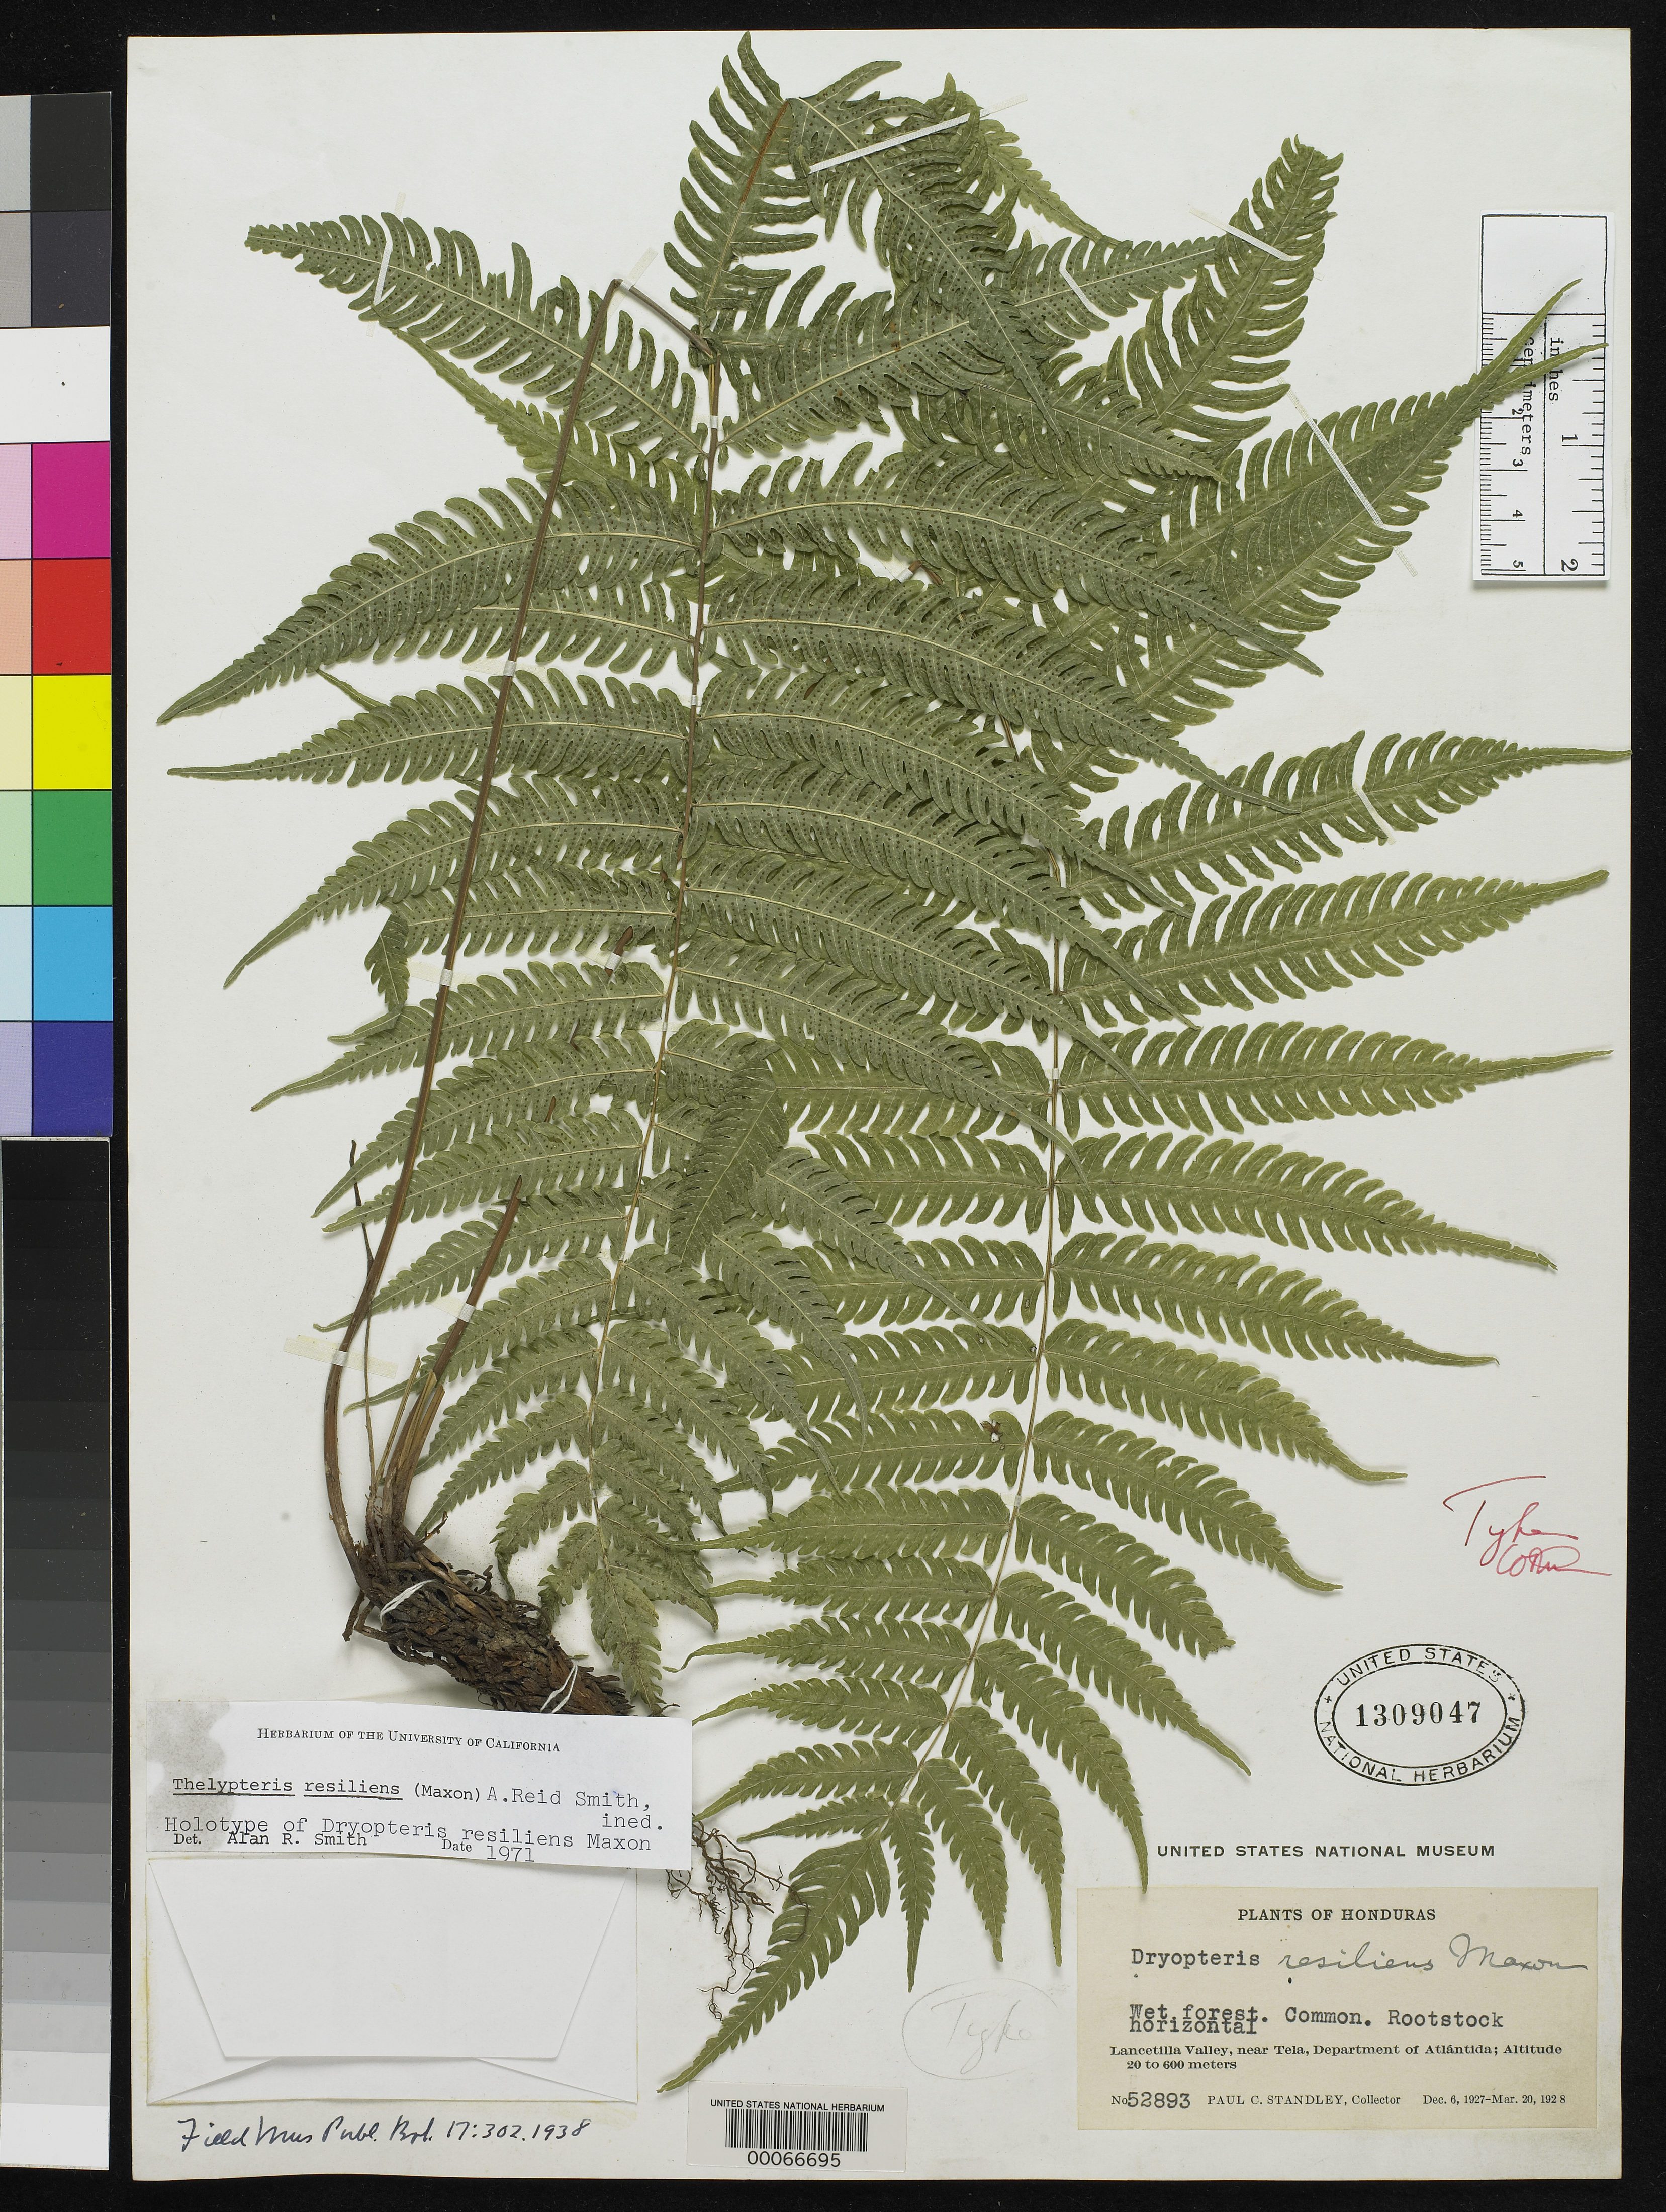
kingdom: Plantae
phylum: Tracheophyta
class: Polypodiopsida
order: Polypodiales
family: Dryopteridaceae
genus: Dryopteris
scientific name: Dryopteris resiliens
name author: Maxon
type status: Holotype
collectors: P. C. Standley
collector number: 52893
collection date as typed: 06 Dec 1927 to 20 Mar 1928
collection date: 1927-12-06/1928-03-20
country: Honduras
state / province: Atlántida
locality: Lancetilla Valley, near Tela, Department of Atlántida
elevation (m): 20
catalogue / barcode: US 1309047